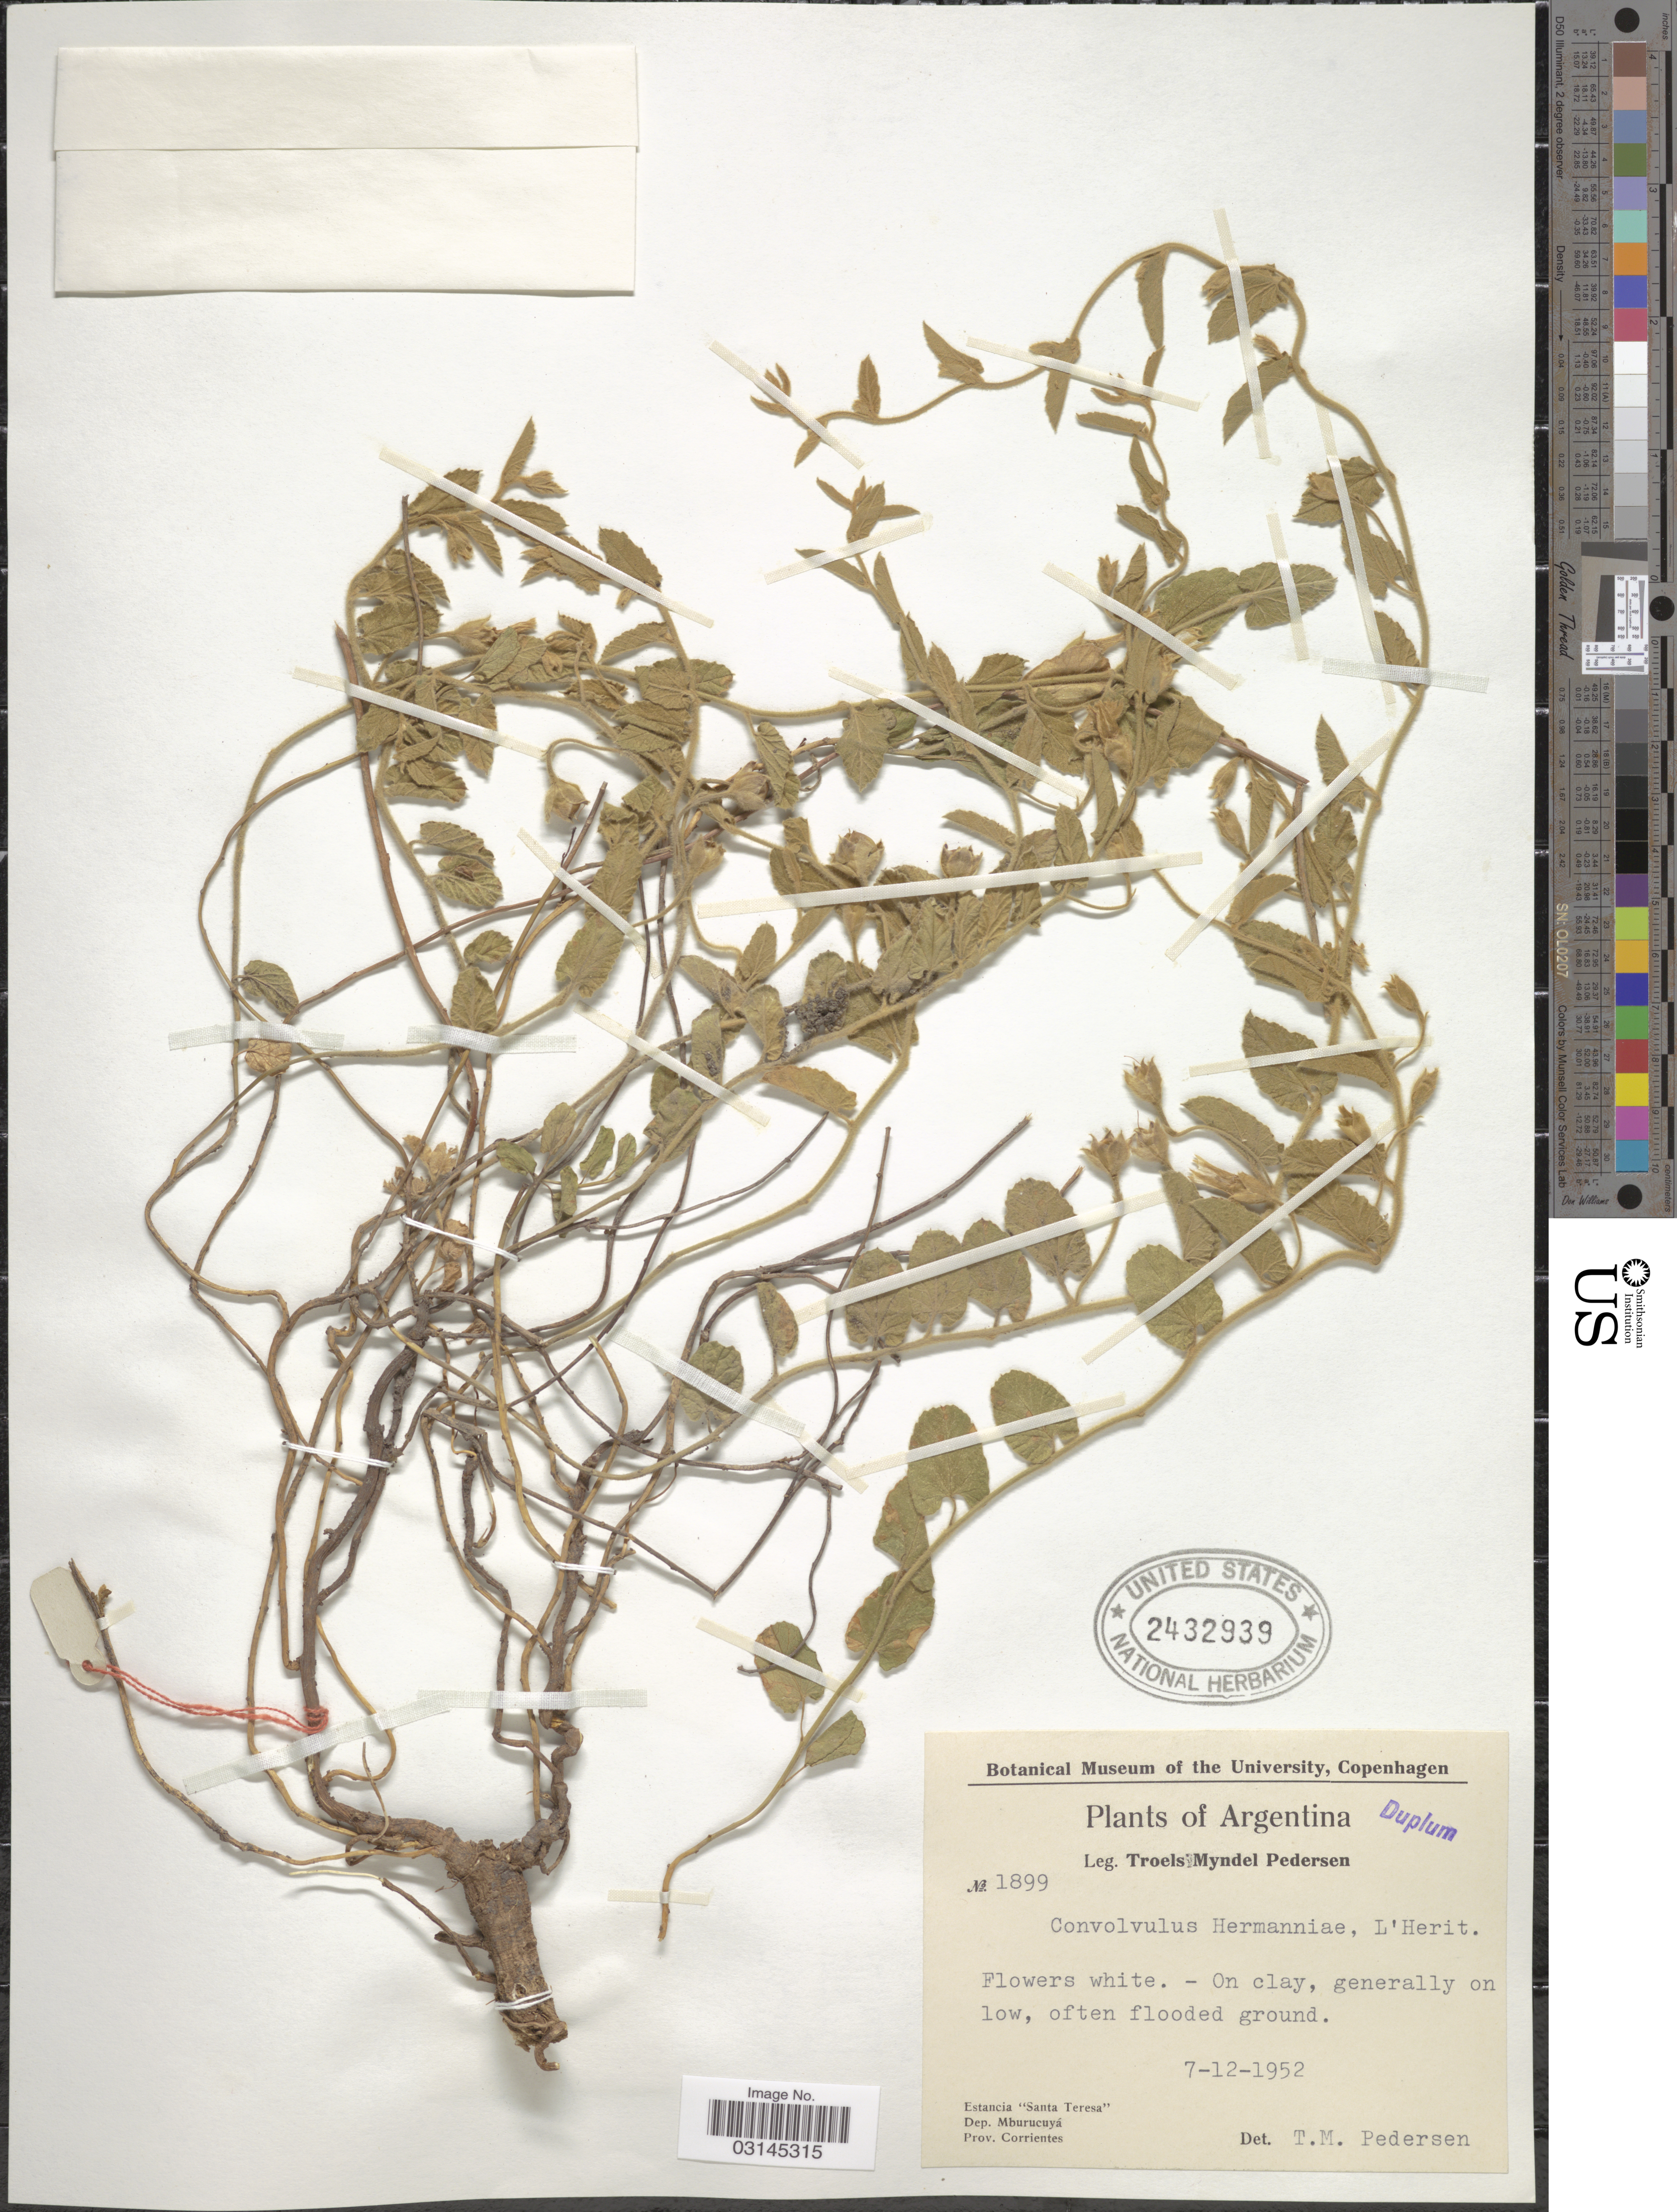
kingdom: Plantae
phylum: Tracheophyta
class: Magnoliopsida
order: Solanales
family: Convolvulaceae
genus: Convolvulus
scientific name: Convolvulus hermanniae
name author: L'Hér.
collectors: T. Pederson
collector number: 1899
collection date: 1952-12-07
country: Argentina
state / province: Corrientes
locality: Estancia "Santa Teresa", Dep. Mburucuyá.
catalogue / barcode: US 2432939